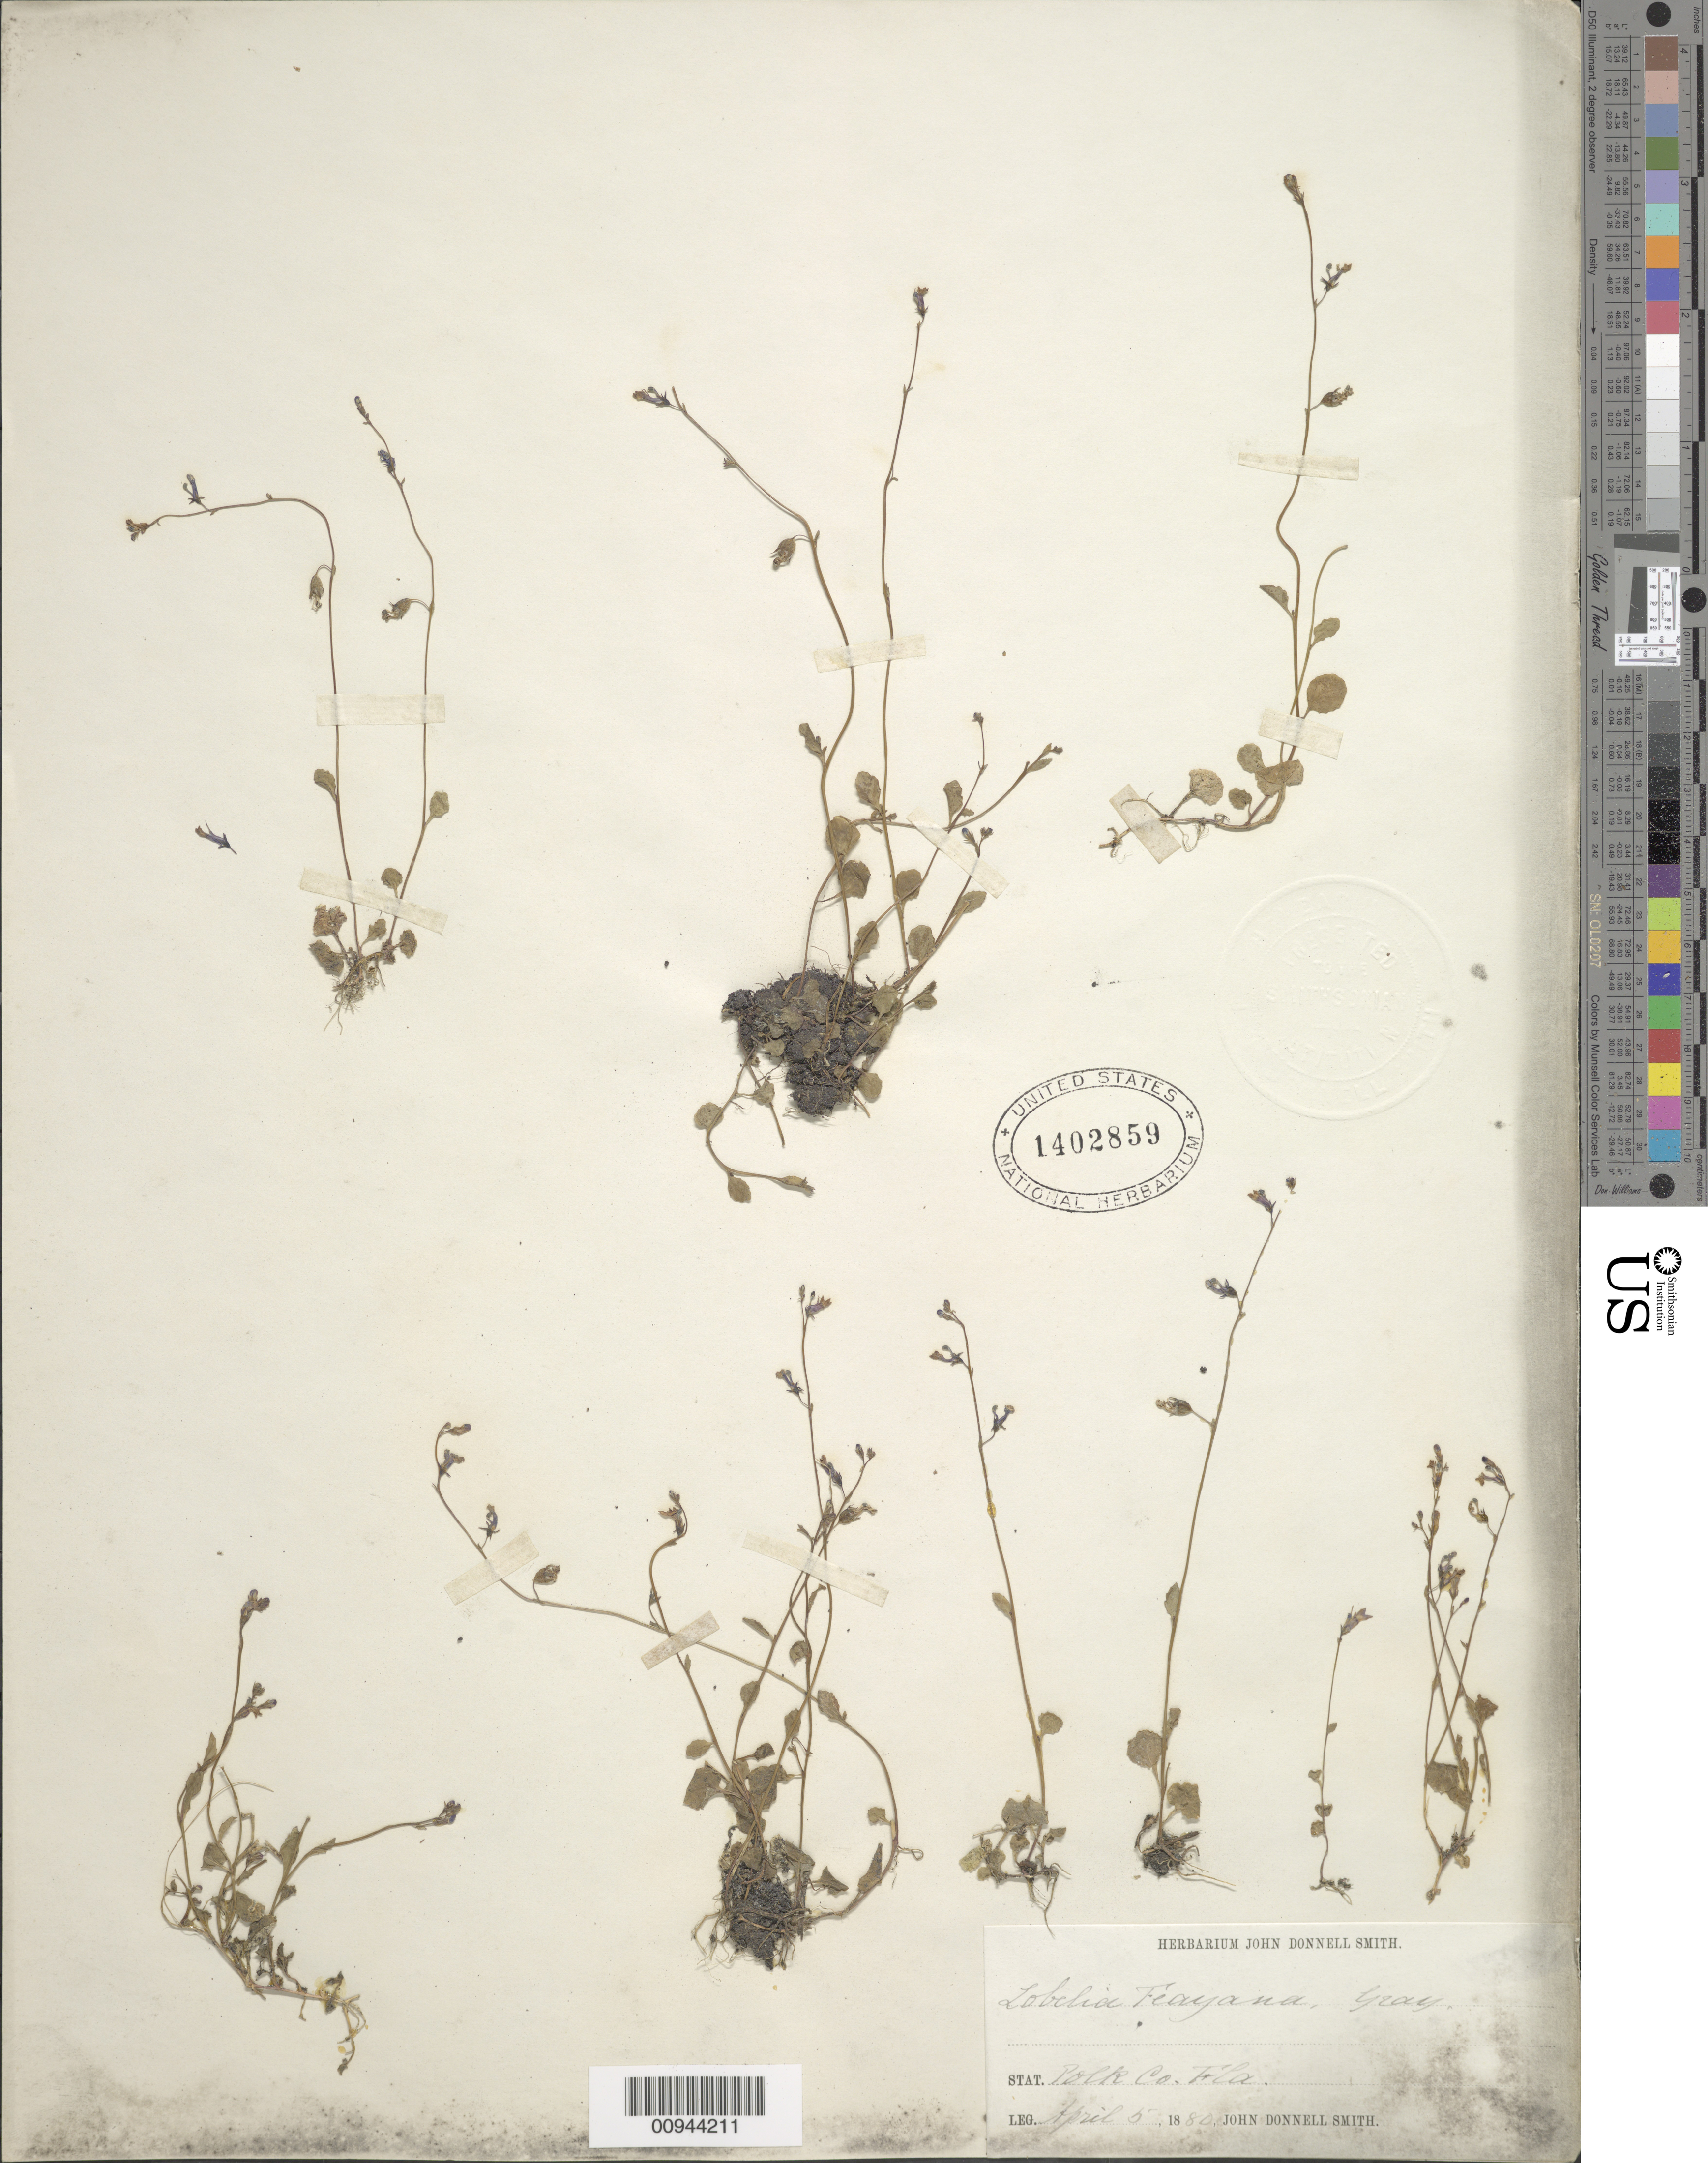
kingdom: Plantae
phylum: Tracheophyta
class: Magnoliopsida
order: Asterales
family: Campanulaceae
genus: Lobelia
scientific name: Lobelia feayana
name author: A. Gray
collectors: J. Smith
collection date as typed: April 5, 1880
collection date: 1880-04-05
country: United States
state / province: Florida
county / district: Polk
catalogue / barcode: US 1402859